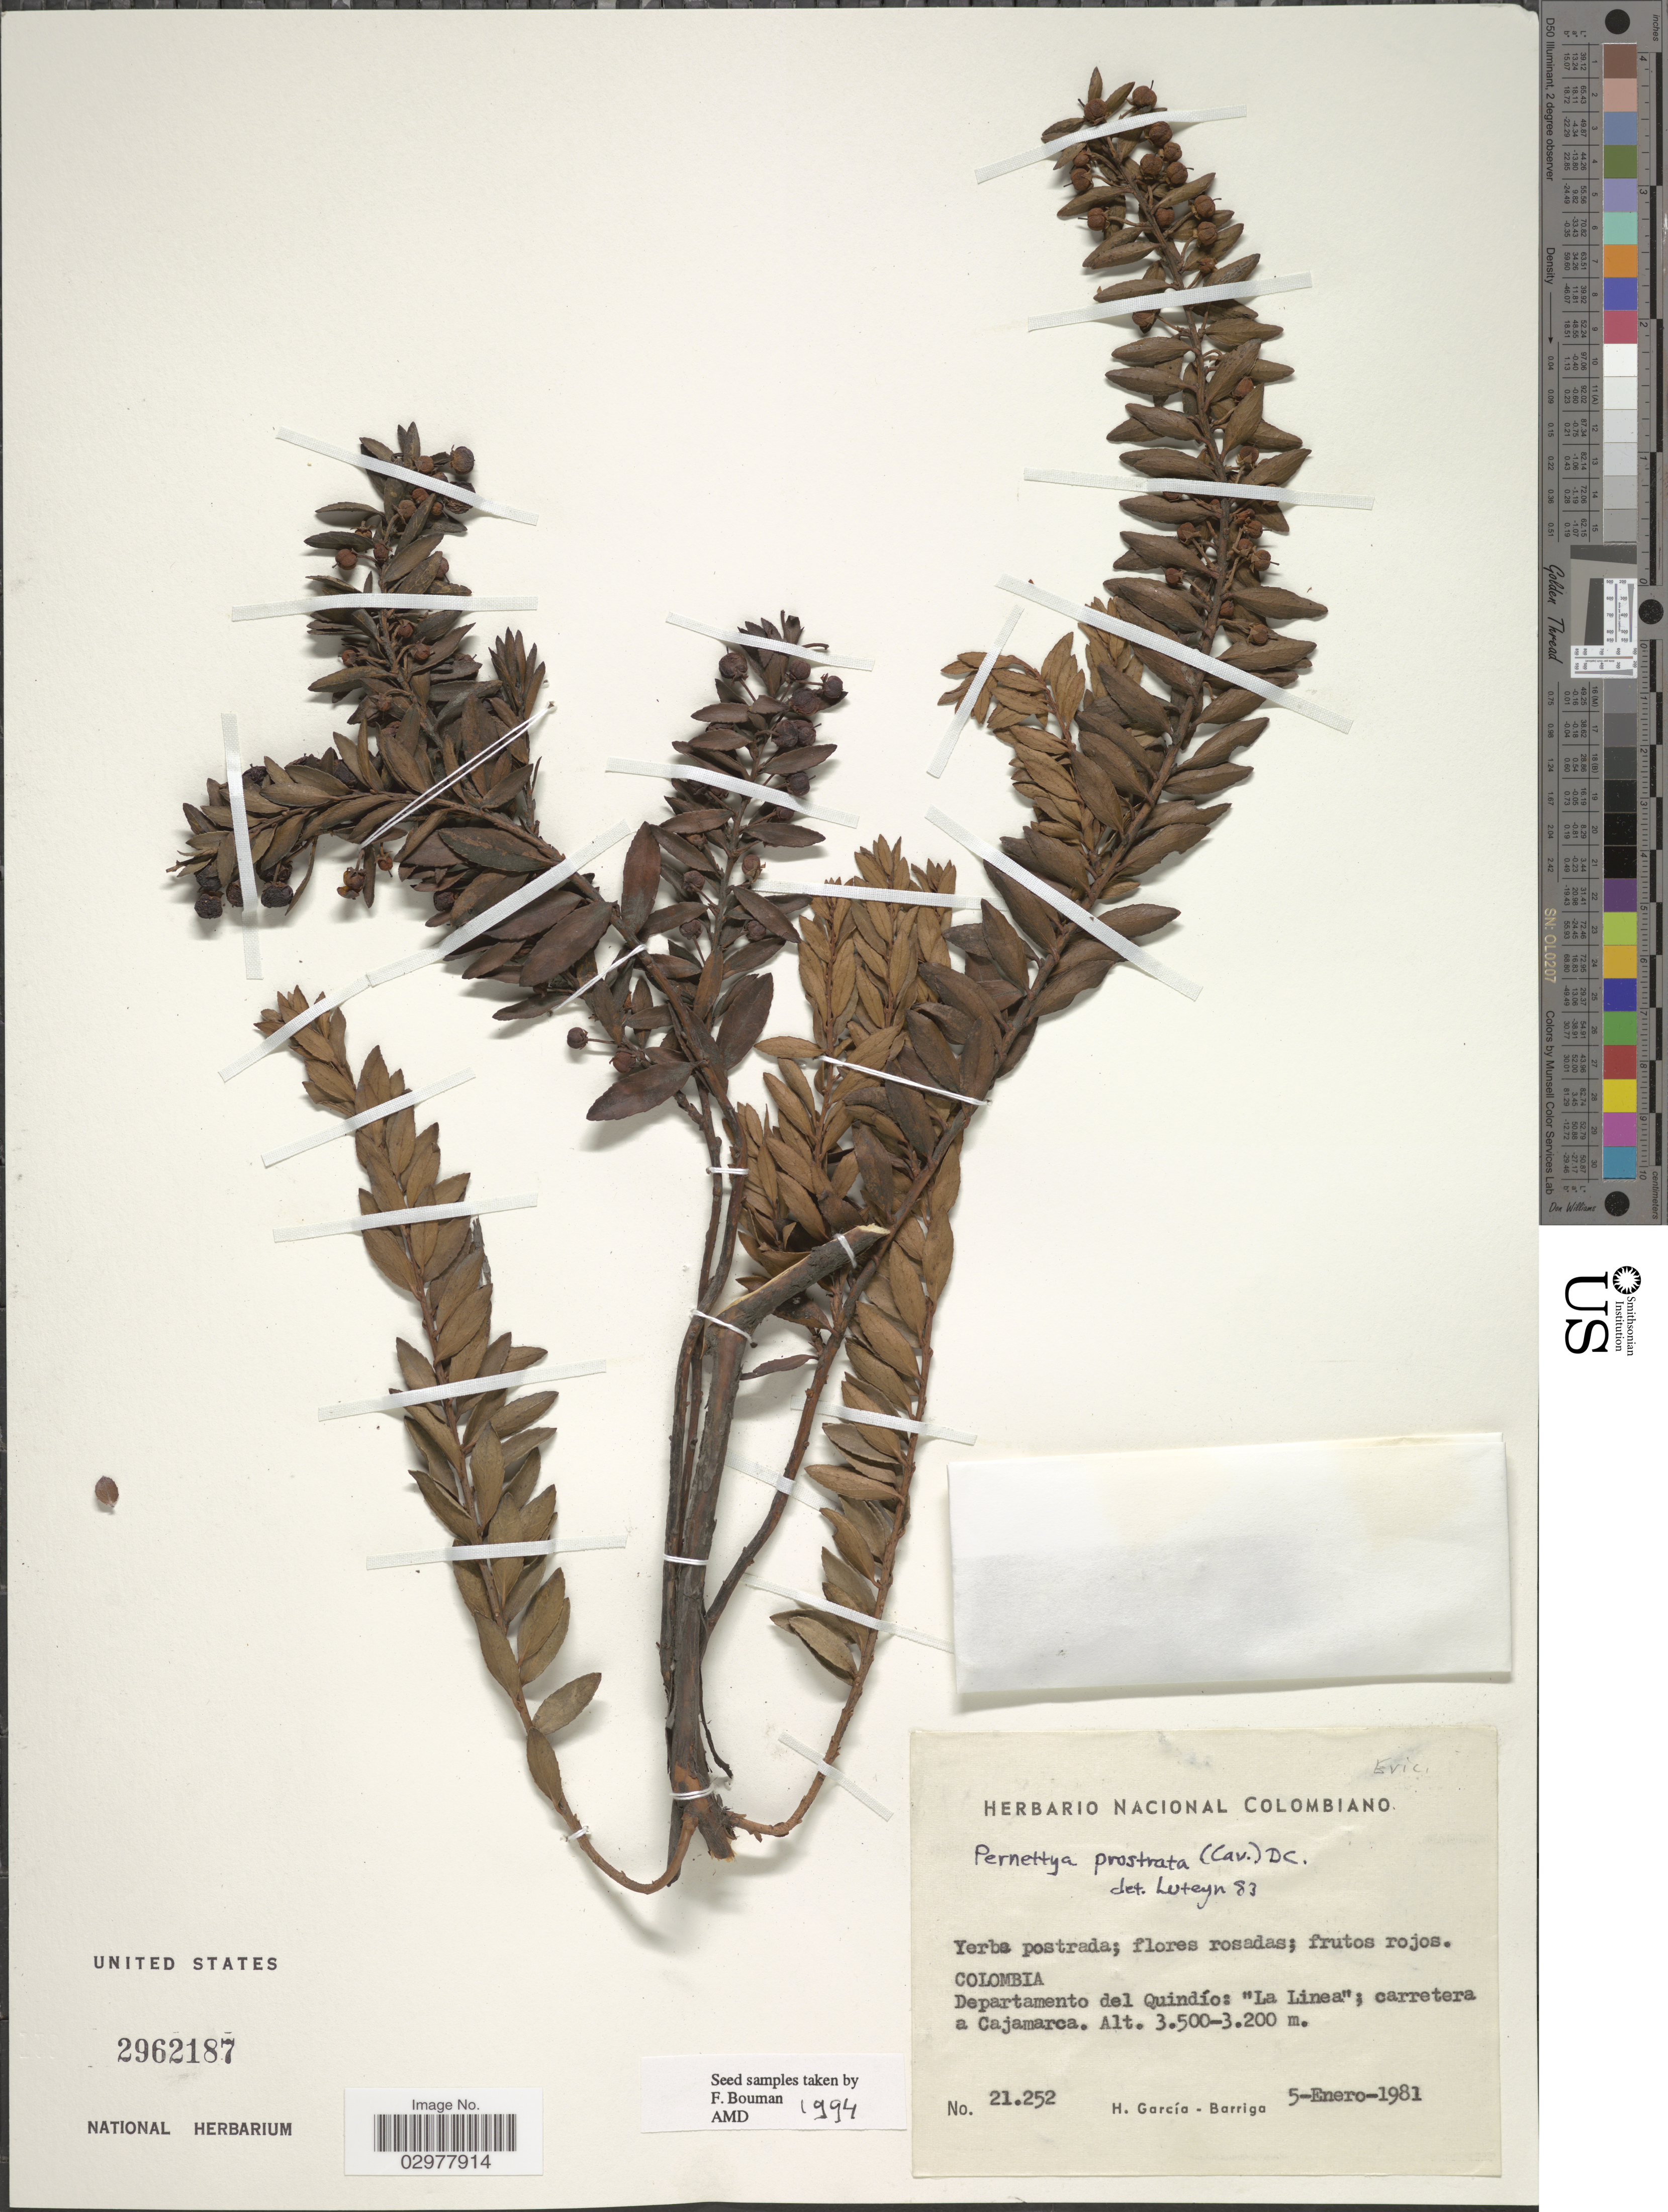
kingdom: Plantae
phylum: Tracheophyta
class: Magnoliopsida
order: Ericales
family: Ericaceae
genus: Pernettya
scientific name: Pernettya prostrata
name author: (Cav.) DC.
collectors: H. García Barriga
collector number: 21252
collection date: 1981-01-05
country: Colombia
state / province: Quindío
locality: Departamento del Quindío: "La Linea"; carretera a Cajamarca.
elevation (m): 3200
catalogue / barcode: US 2962187